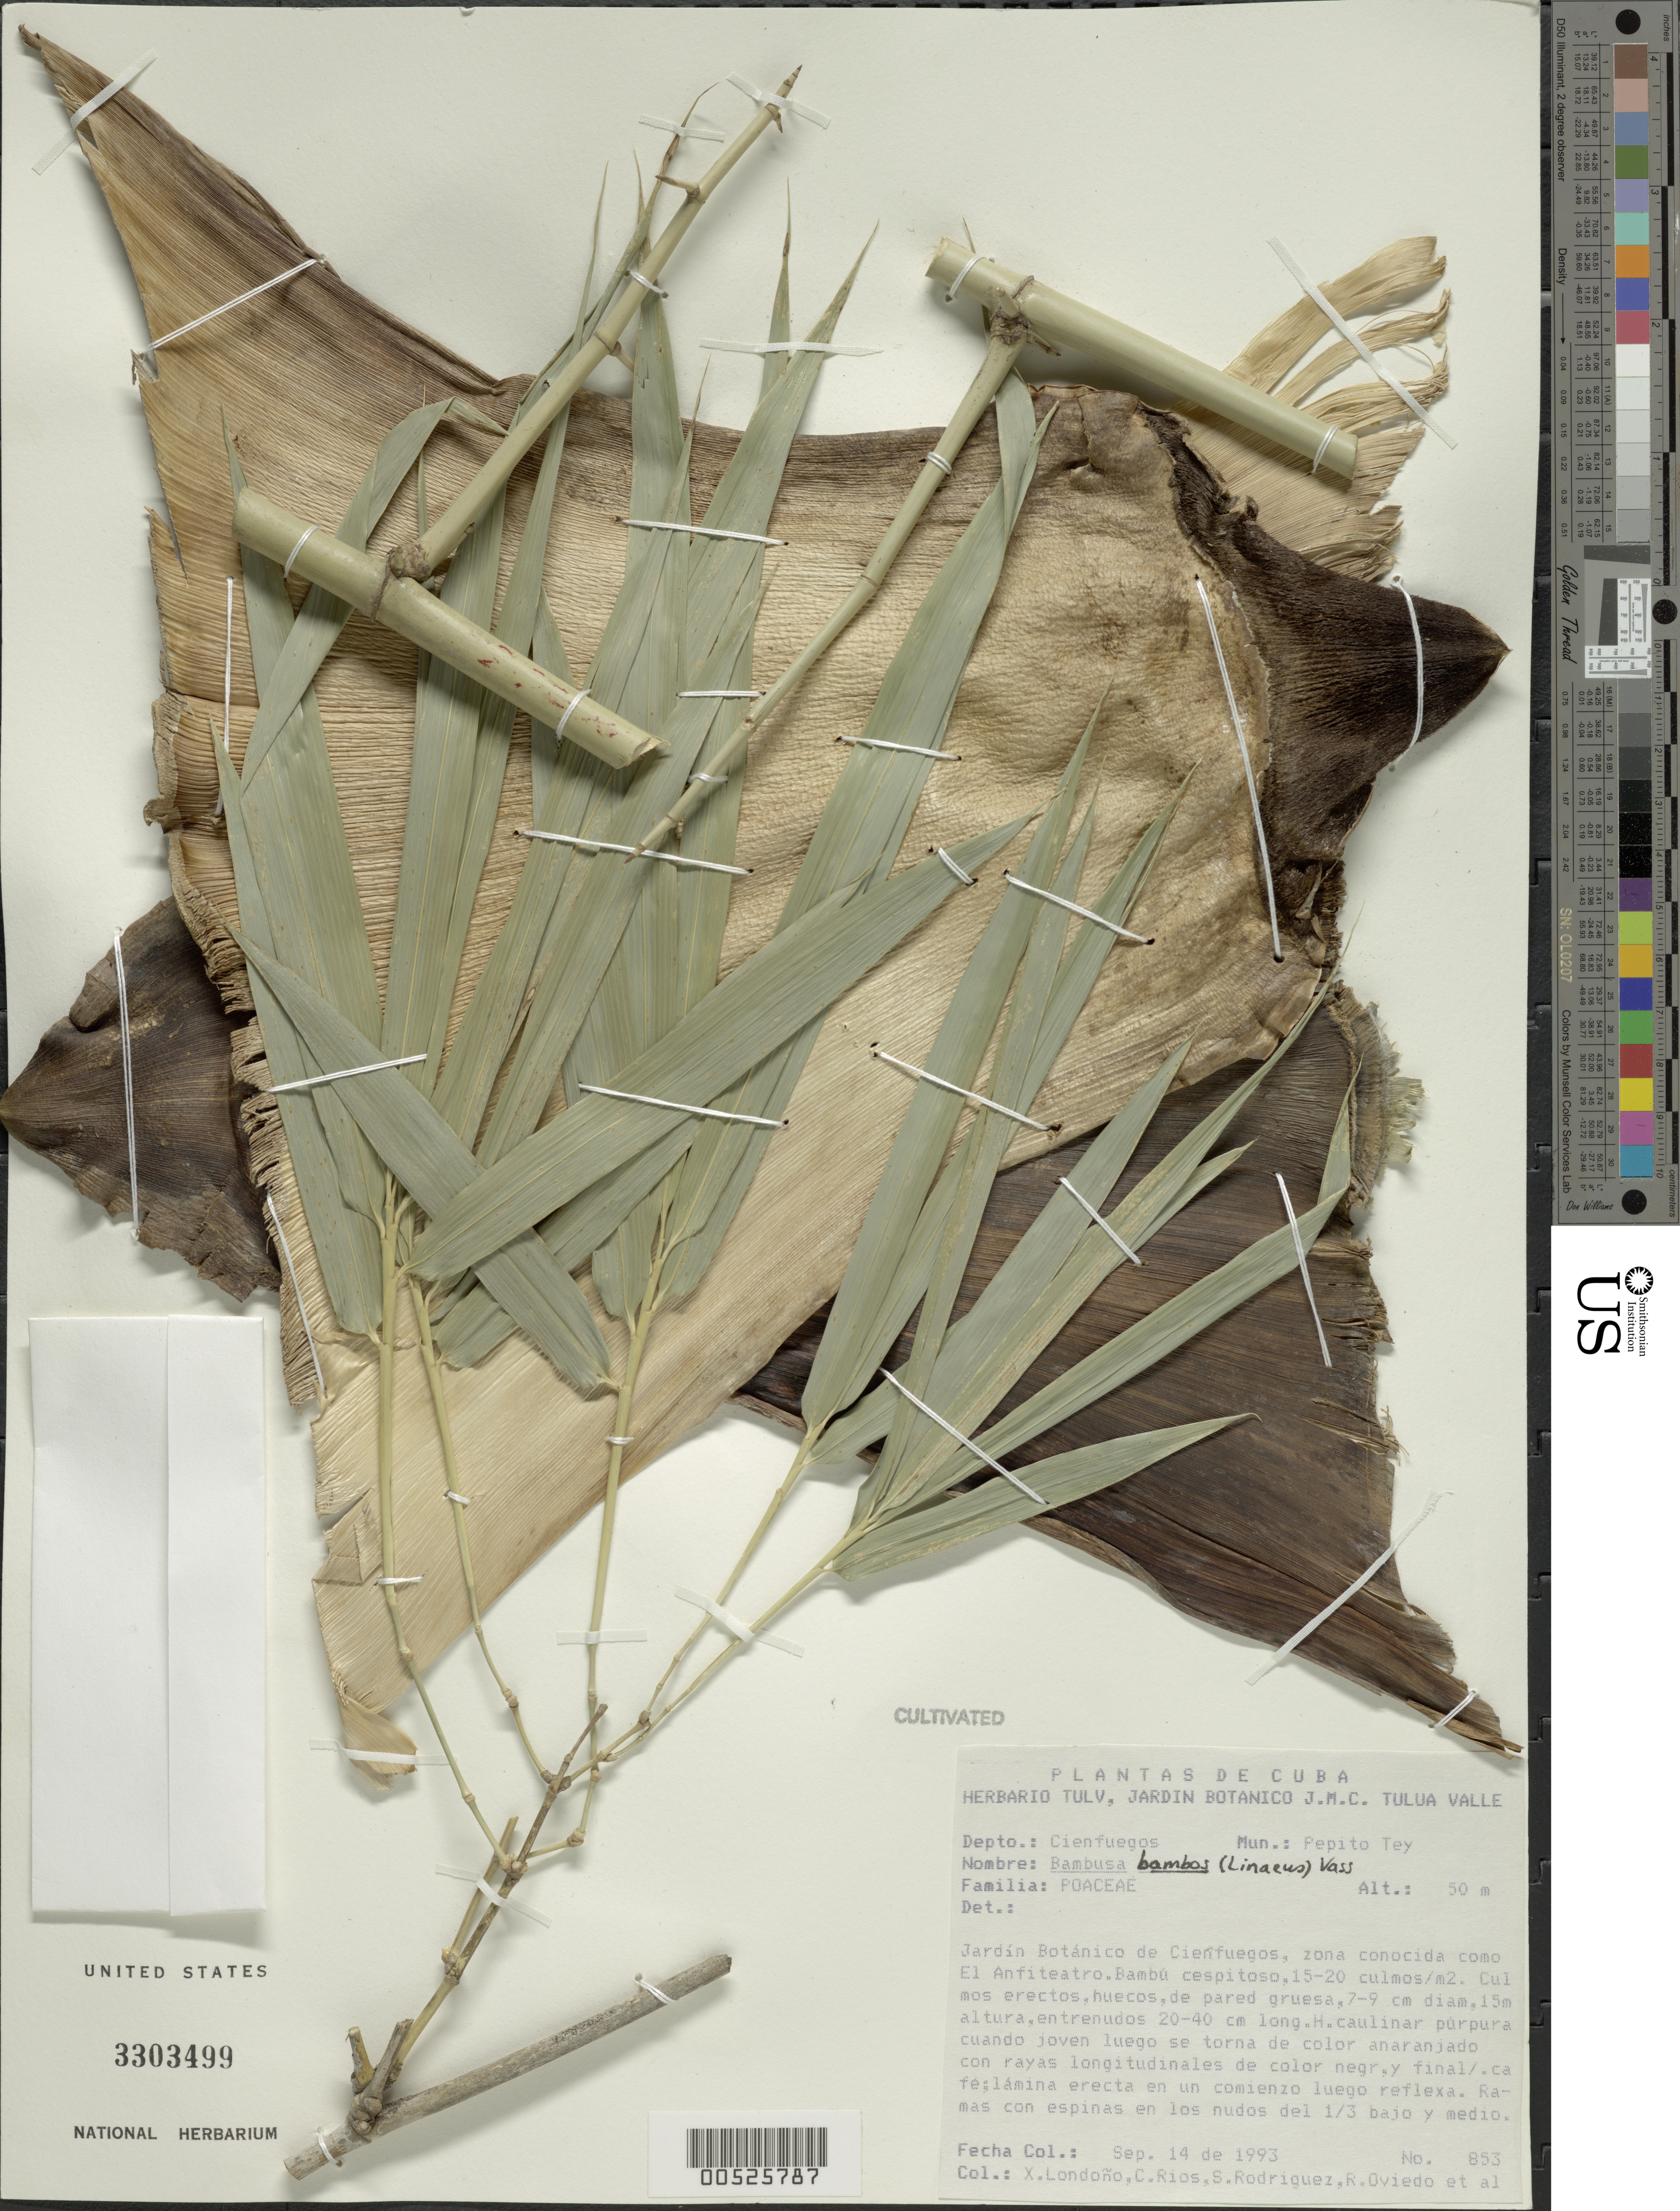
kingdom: Plantae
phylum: Tracheophyta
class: Liliopsida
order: Poales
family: Poaceae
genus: Bambusa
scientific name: Bambusa bambos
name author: (L.) Voss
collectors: X. Londoño, C. Rios, S. Rodriguez & R. Oviedo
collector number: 853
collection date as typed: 14 Sep 1993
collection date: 1993-09-14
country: Cuba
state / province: Cienfuegos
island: Greater Antilles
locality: Pepito Tay mun. (?), jardin botanico de Cienfuegos, zona conocida como el anfiteatro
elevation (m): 50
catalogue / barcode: US 3303499